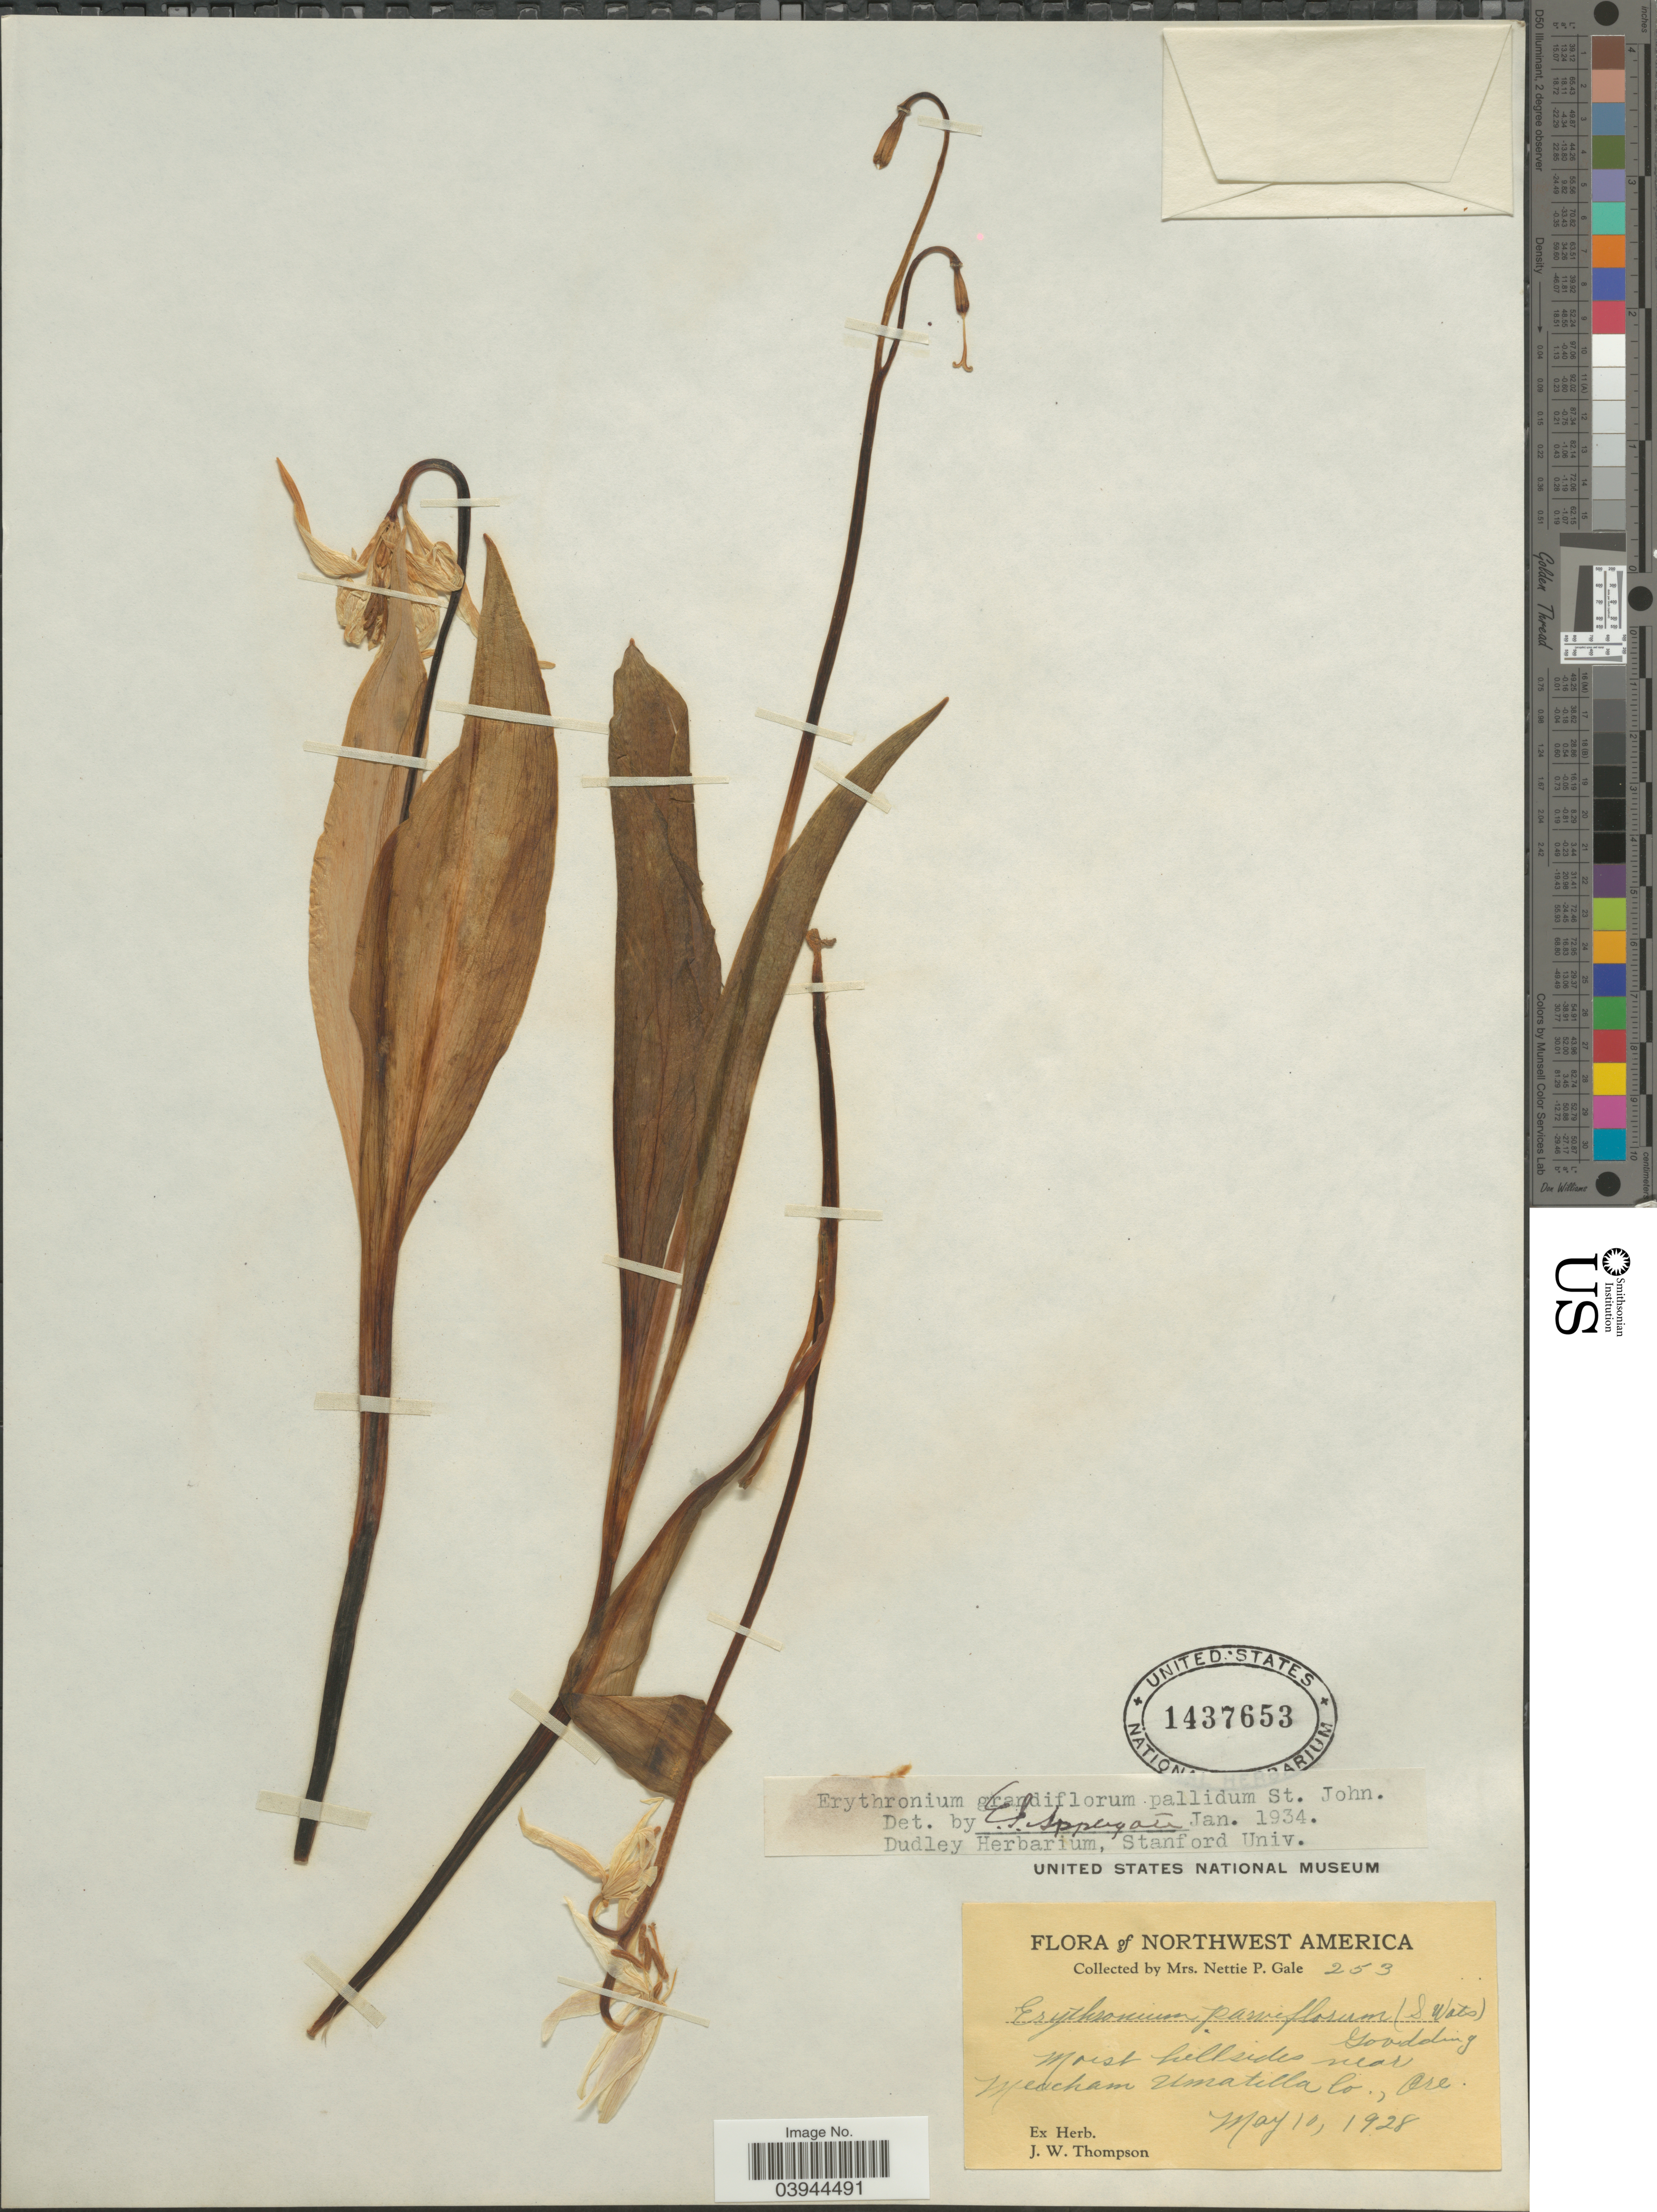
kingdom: Plantae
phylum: Tracheophyta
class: Liliopsida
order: Liliales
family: Liliaceae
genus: Erythronium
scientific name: Erythronium grandiflorum var. pallidum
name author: H. St. John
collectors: N. Gale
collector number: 253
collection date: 1928-05-10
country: United States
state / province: Oregon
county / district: Umatilla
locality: Northwest America. Moist hillsides near Meacham Umatilla Co.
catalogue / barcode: US 1437653